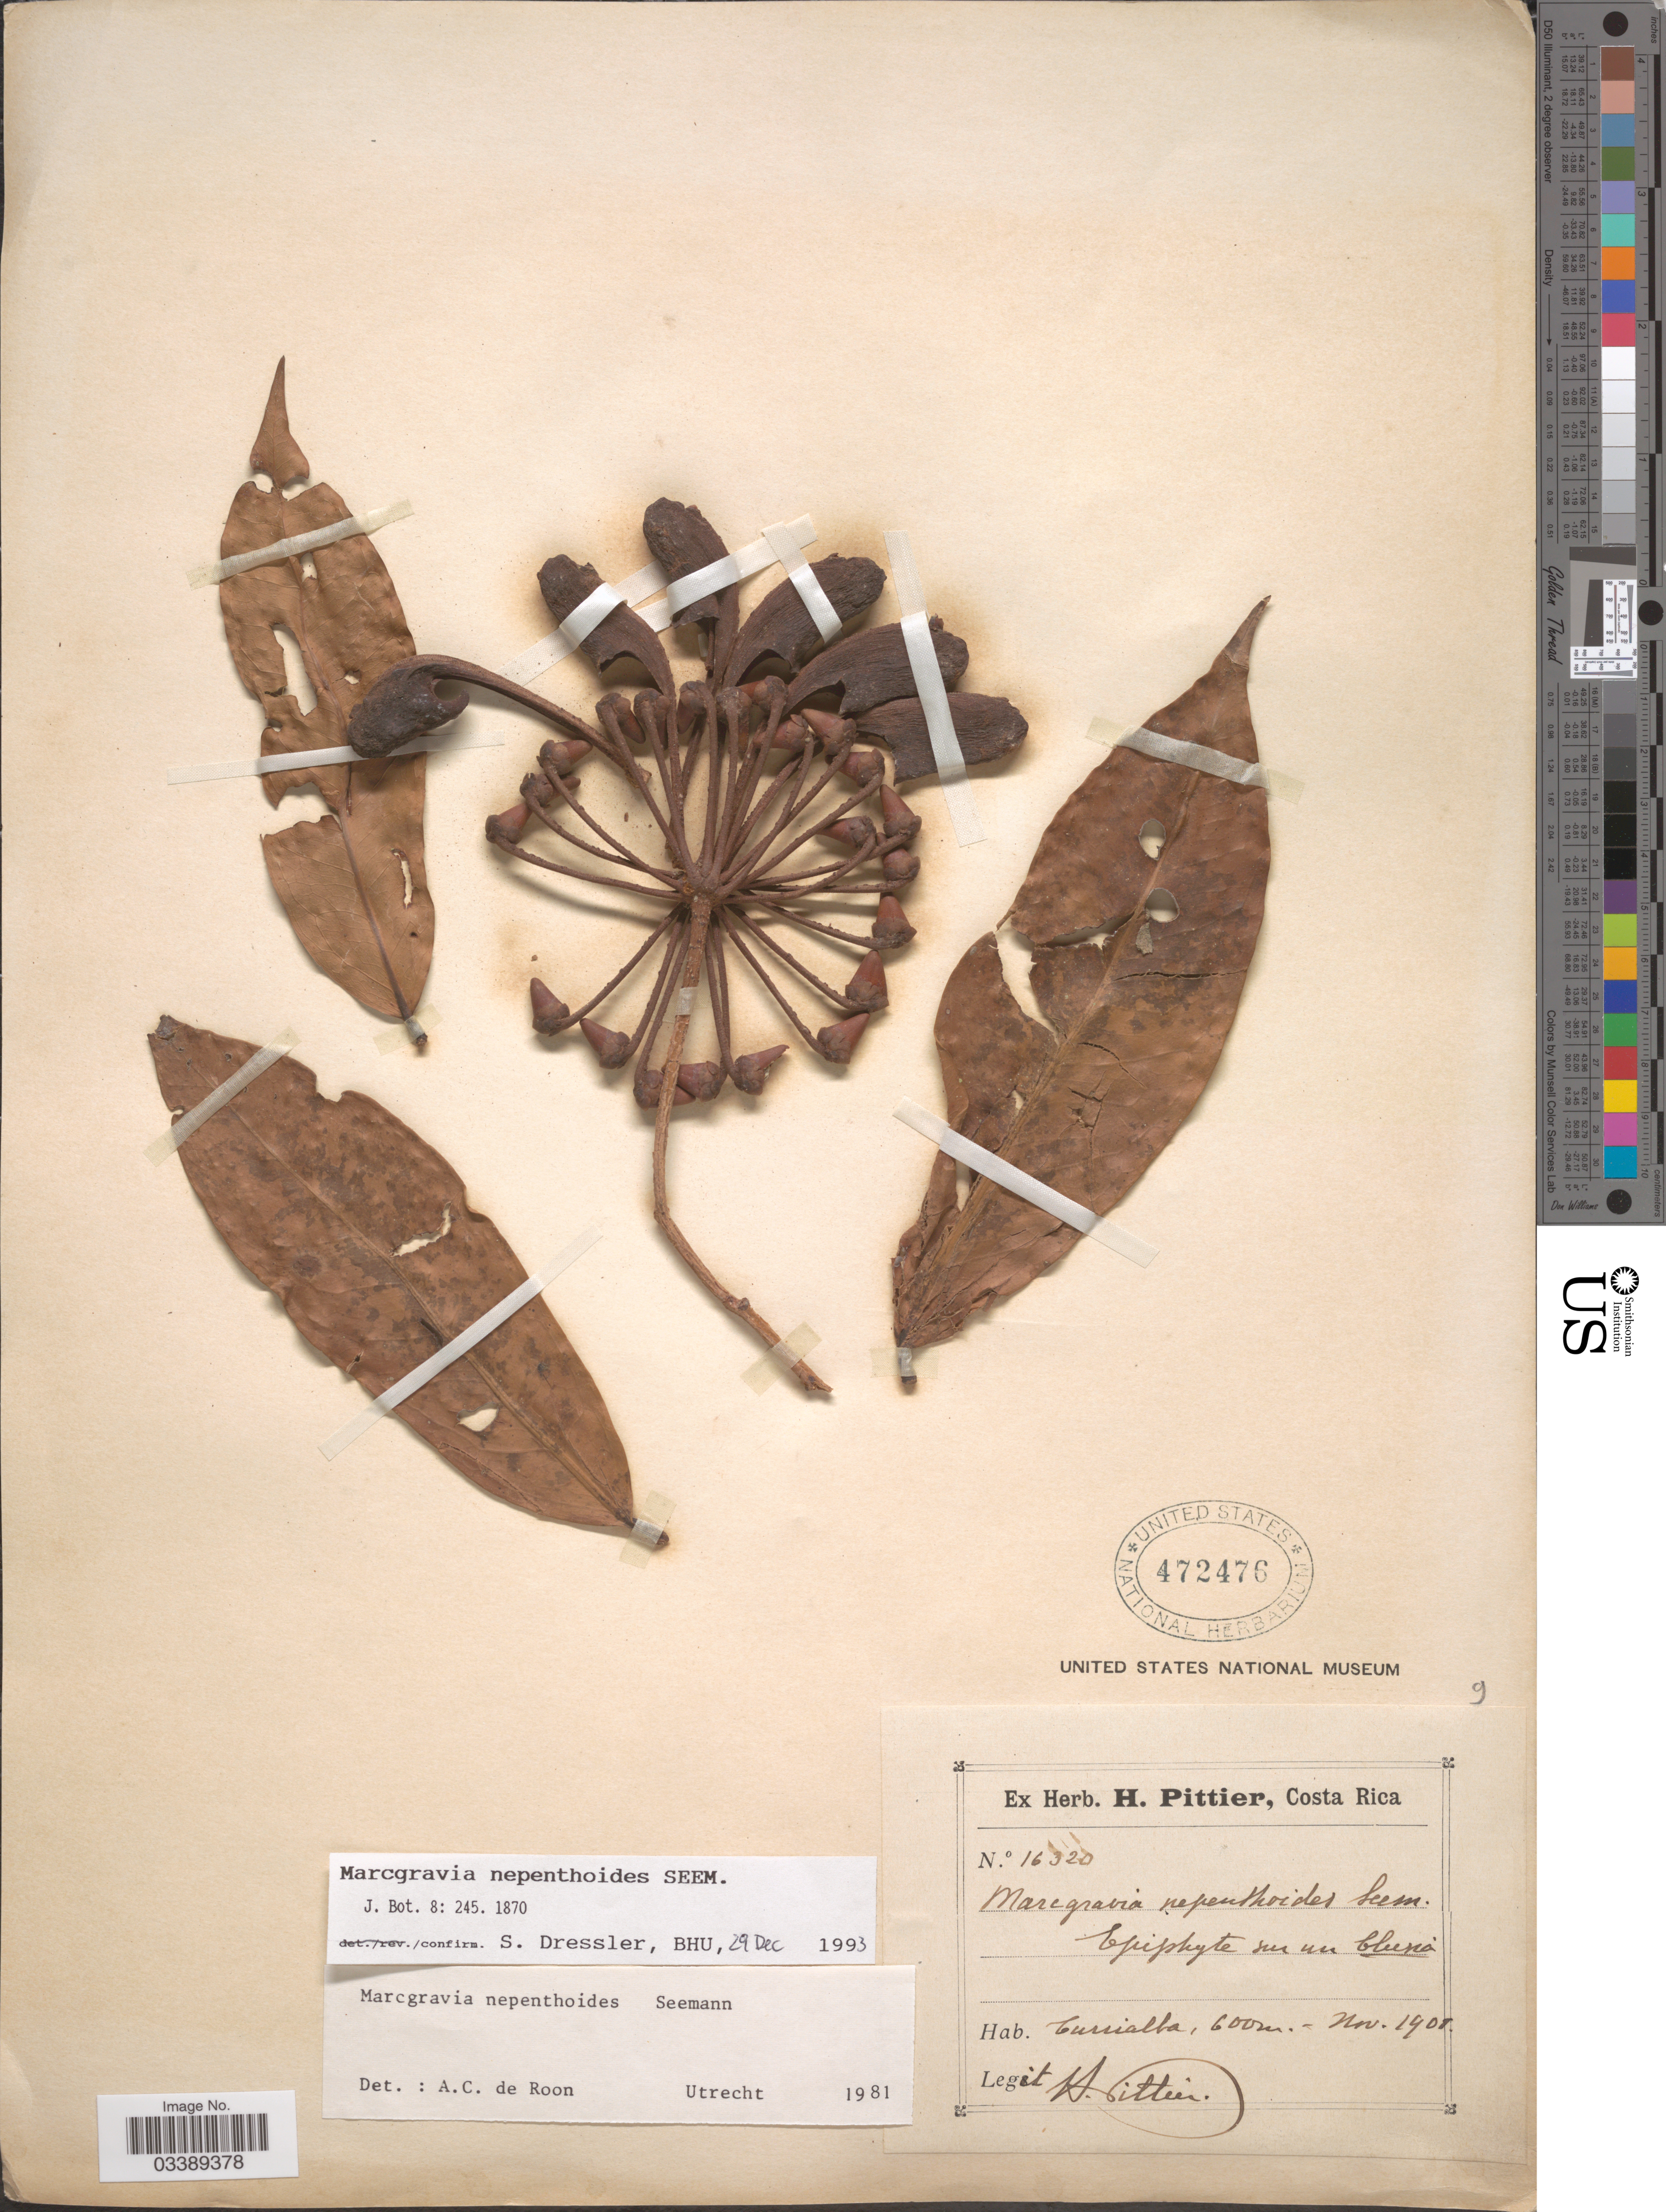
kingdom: Plantae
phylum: Tracheophyta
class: Magnoliopsida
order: Ericales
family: Marcgraviaceae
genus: Marcgravia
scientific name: Marcgravia nepenthoides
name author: Seem.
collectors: H. F. Pittier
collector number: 16320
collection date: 1901-11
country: Costa Rica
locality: Turrialba.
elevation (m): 600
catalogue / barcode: US 472476